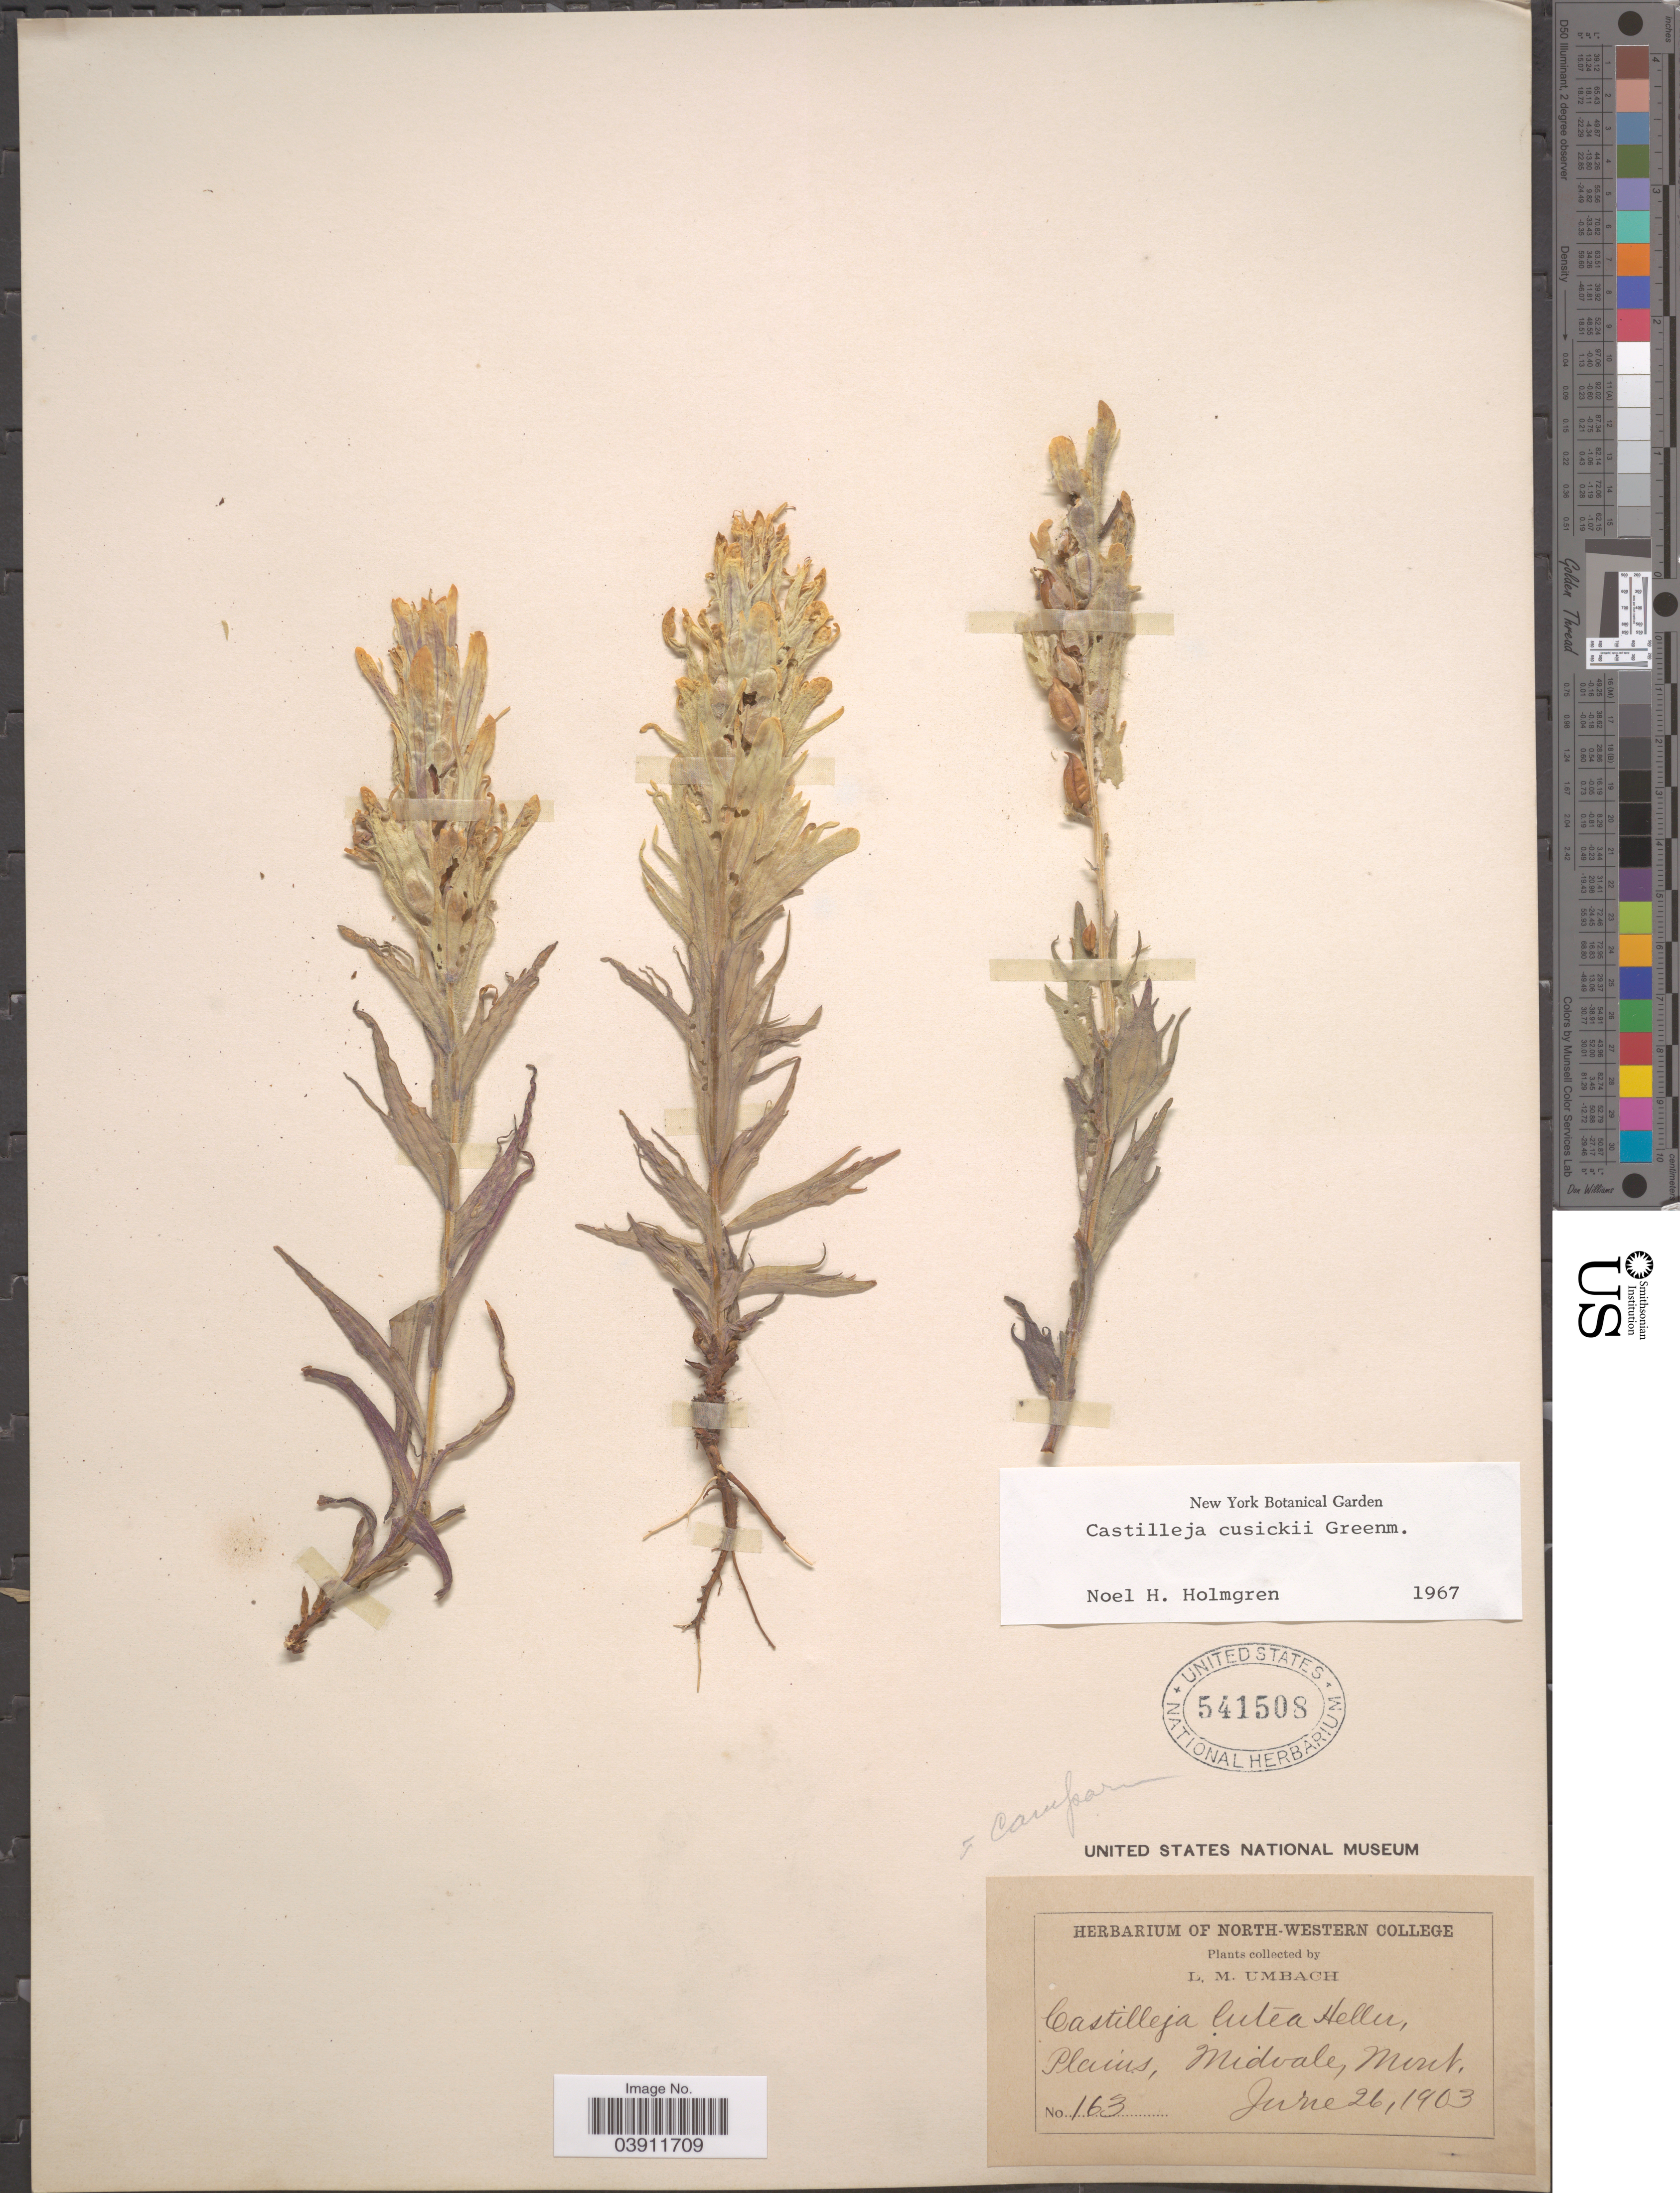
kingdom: Plantae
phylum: Tracheophyta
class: Magnoliopsida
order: Lamiales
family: Orobanchaceae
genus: Castilleja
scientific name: Castilleja cusickii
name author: Greenm.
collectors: L. M. Umbach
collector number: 163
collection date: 1903-06-26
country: United States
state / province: Montana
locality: Plains, Midvale.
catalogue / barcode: US 541508